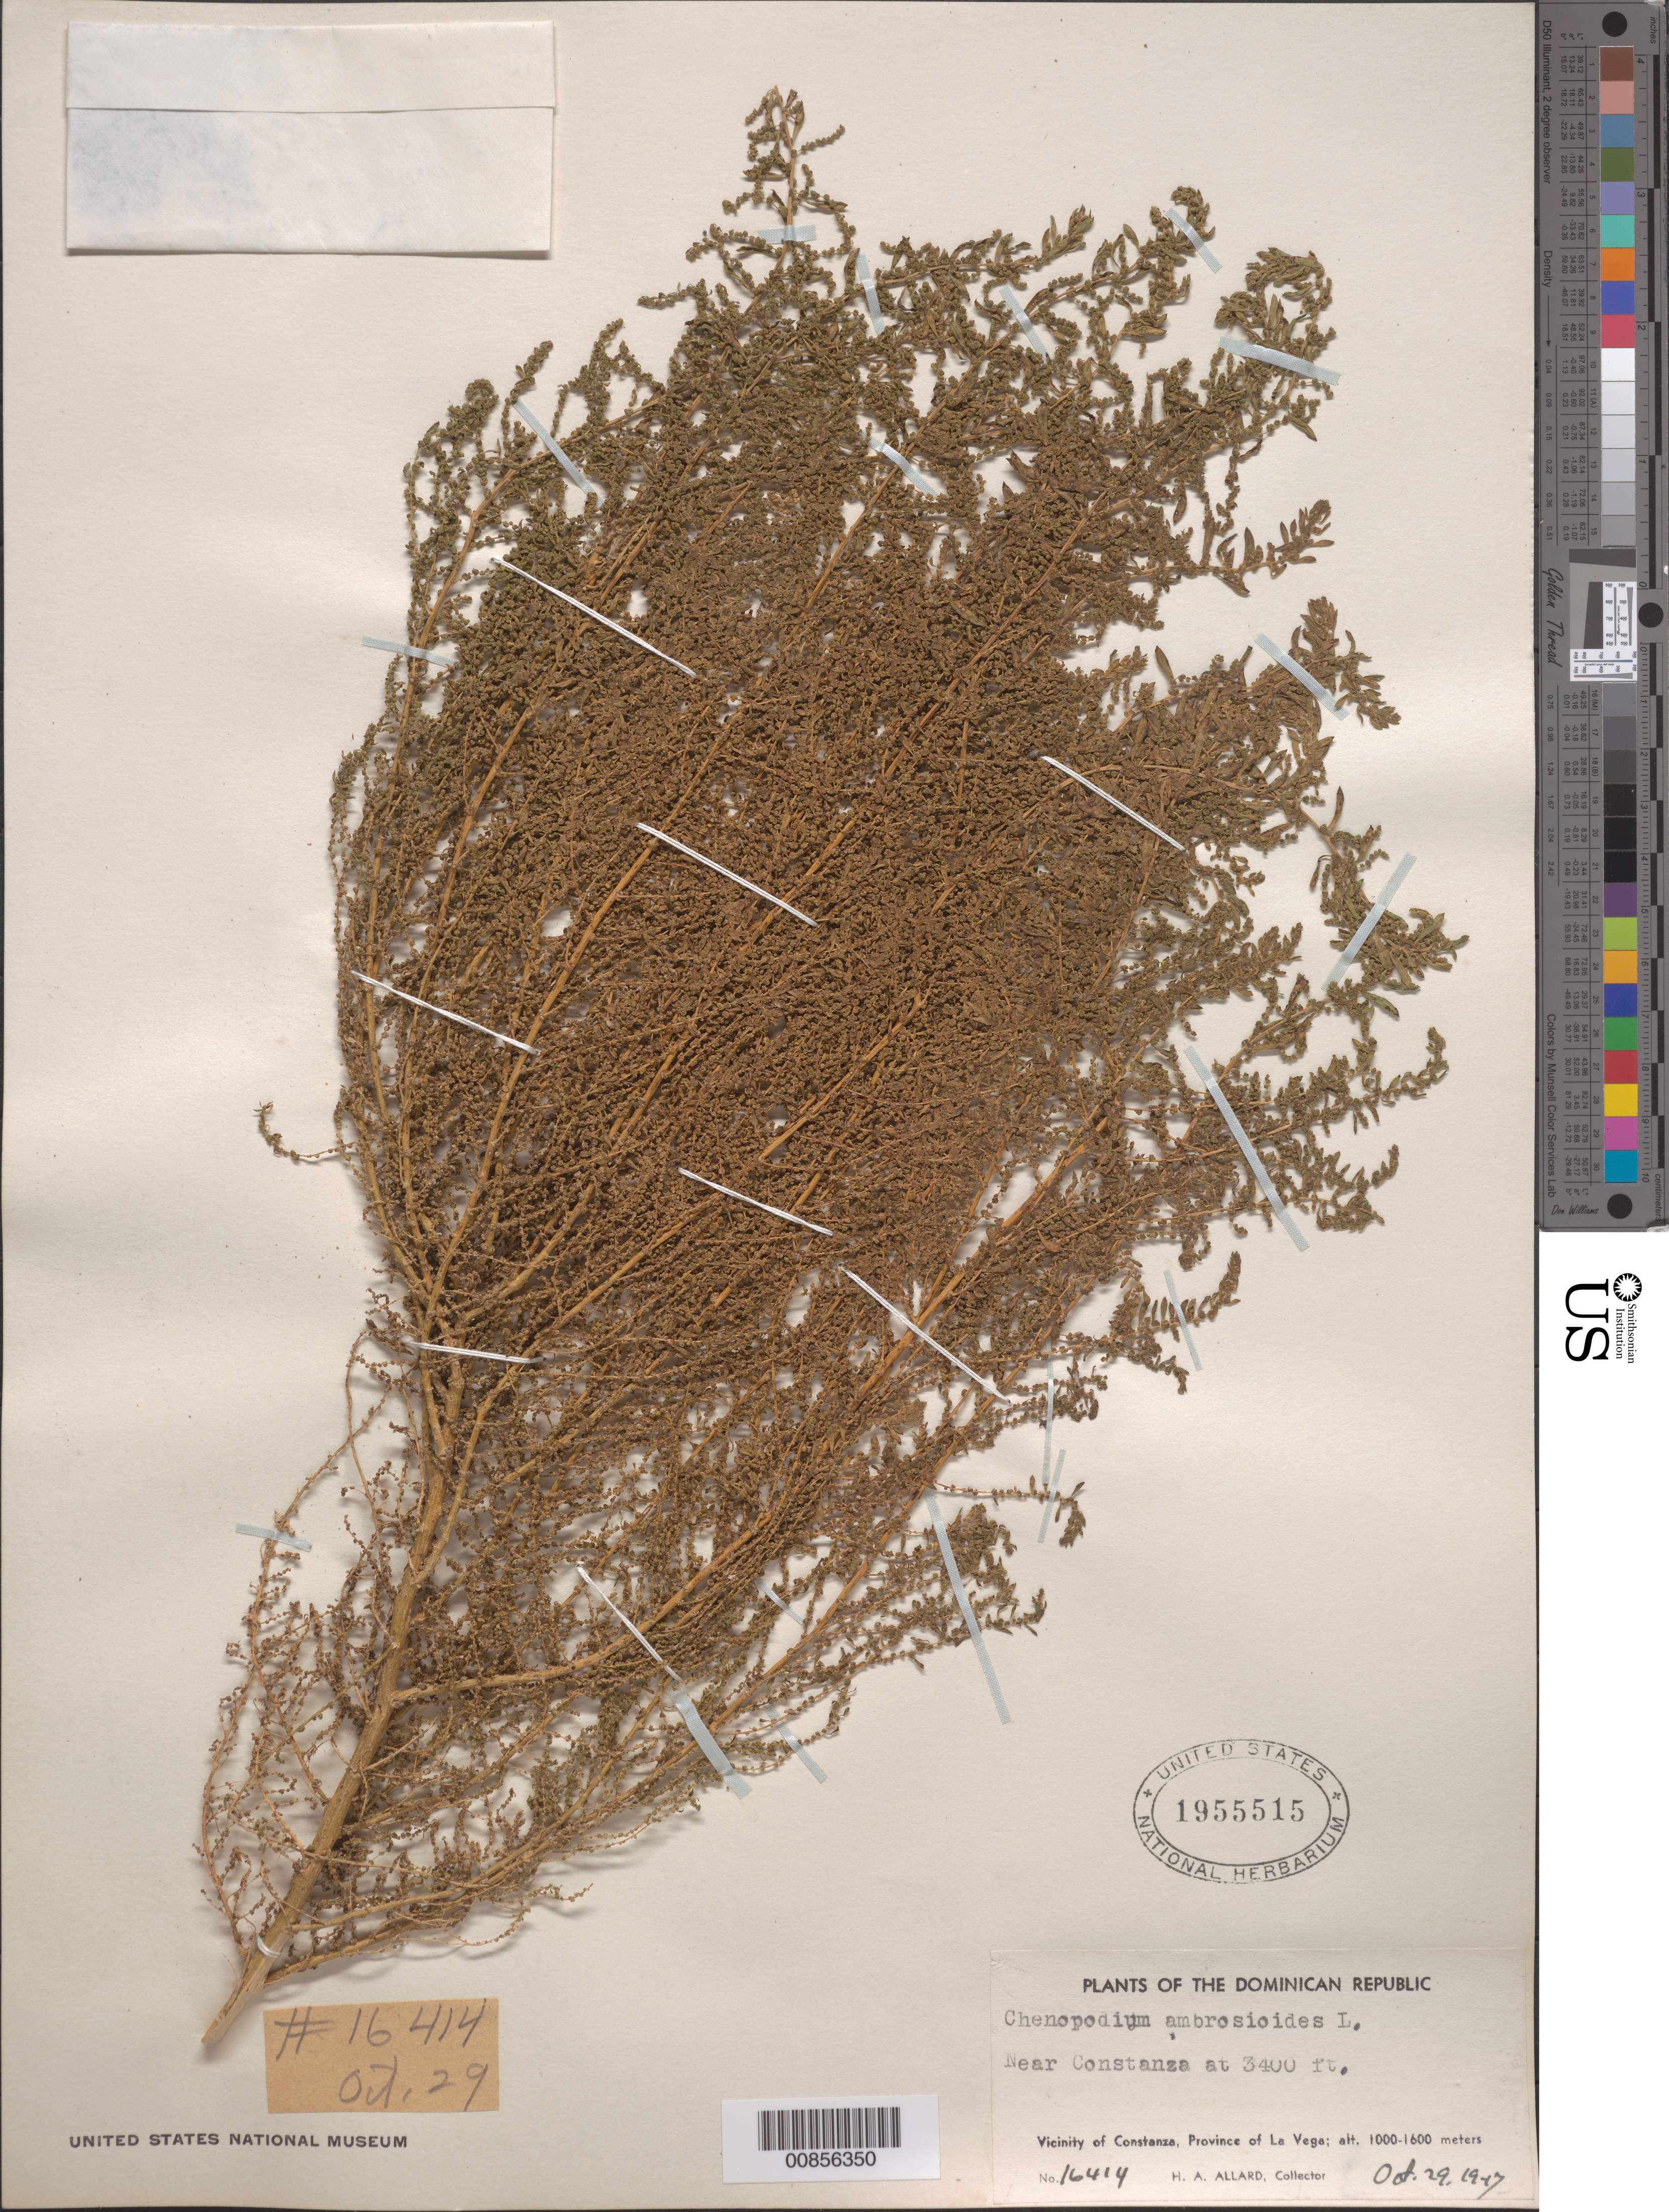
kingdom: Plantae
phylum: Tracheophyta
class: Magnoliopsida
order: Caryophyllales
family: Amaranthaceae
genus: Chenopodium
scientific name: Chenopodium ambrosioides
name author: L.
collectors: H. A. Allard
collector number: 16414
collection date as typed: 29 Oct 1947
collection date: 1947-10-29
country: Dominican Republic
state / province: La Vega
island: Hispaniola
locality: Near Constanza.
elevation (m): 1036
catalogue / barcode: US 1955515